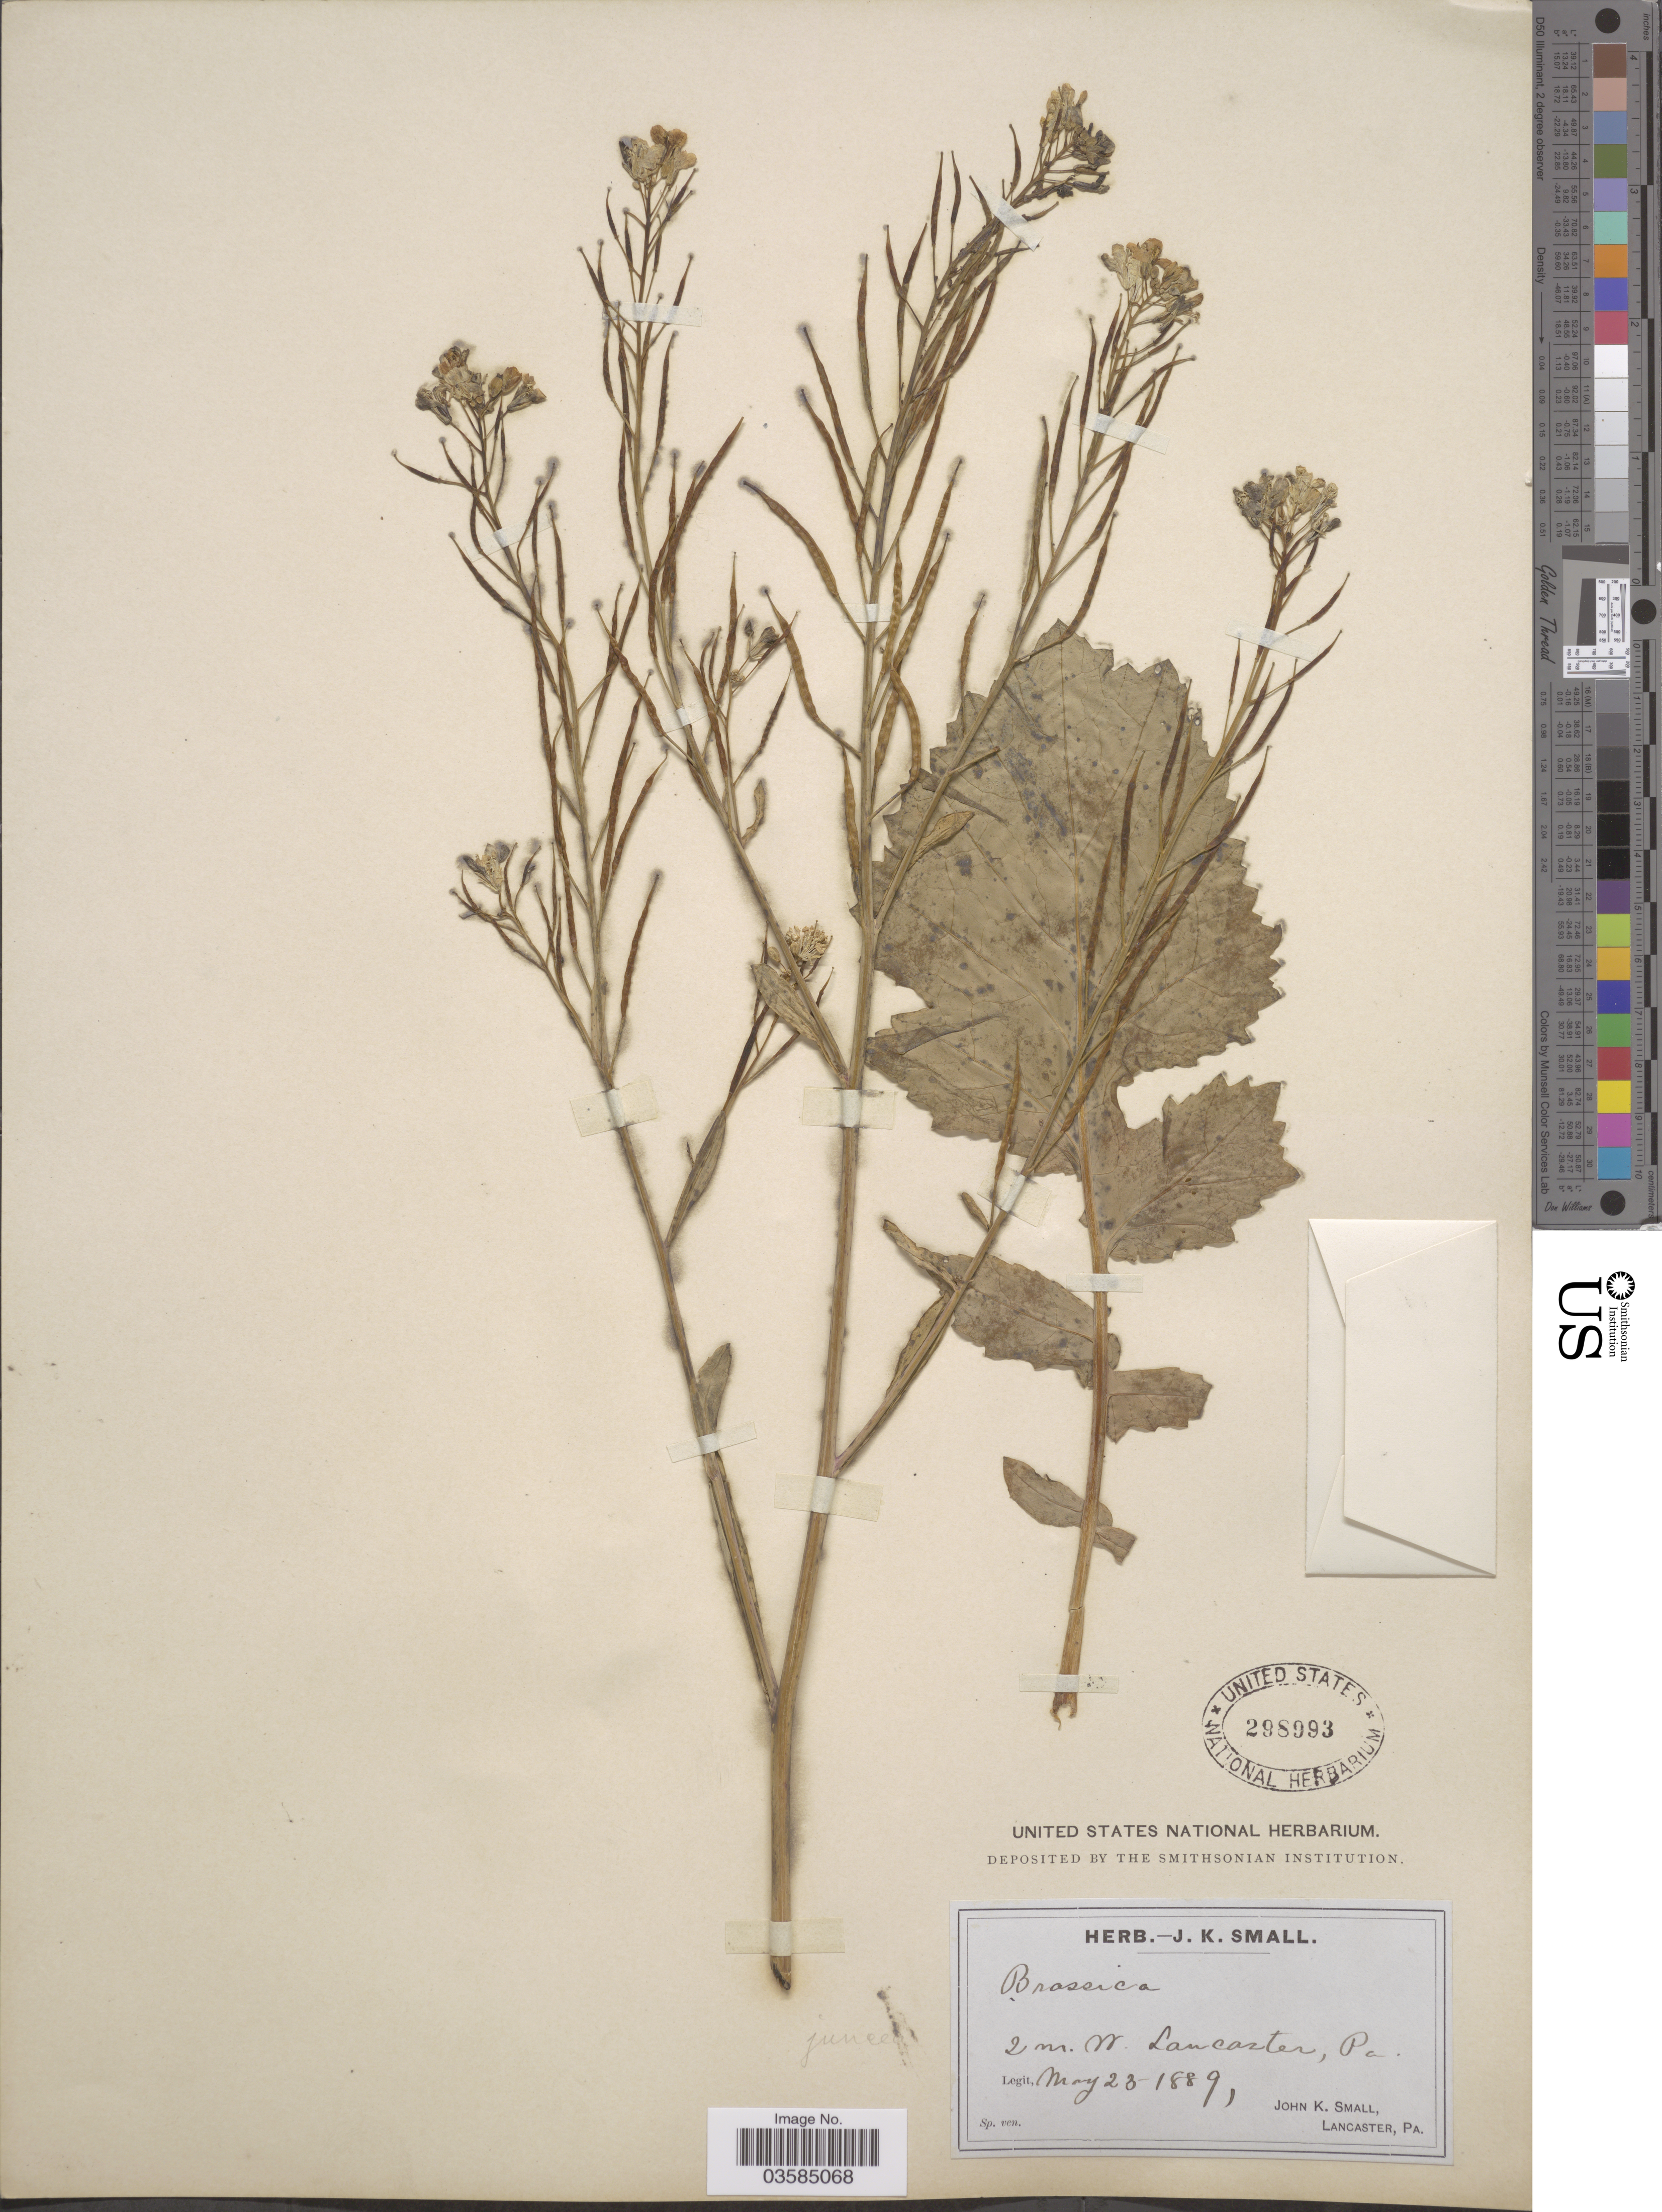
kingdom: Plantae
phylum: Tracheophyta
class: Magnoliopsida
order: Brassicales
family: Brassicaceae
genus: Brassica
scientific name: Brassica juncea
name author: (L.) Czern.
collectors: J. K. Small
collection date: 1889-05-23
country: United States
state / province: Pennsylvania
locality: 2 m. N. Lancaster.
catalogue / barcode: US 298993